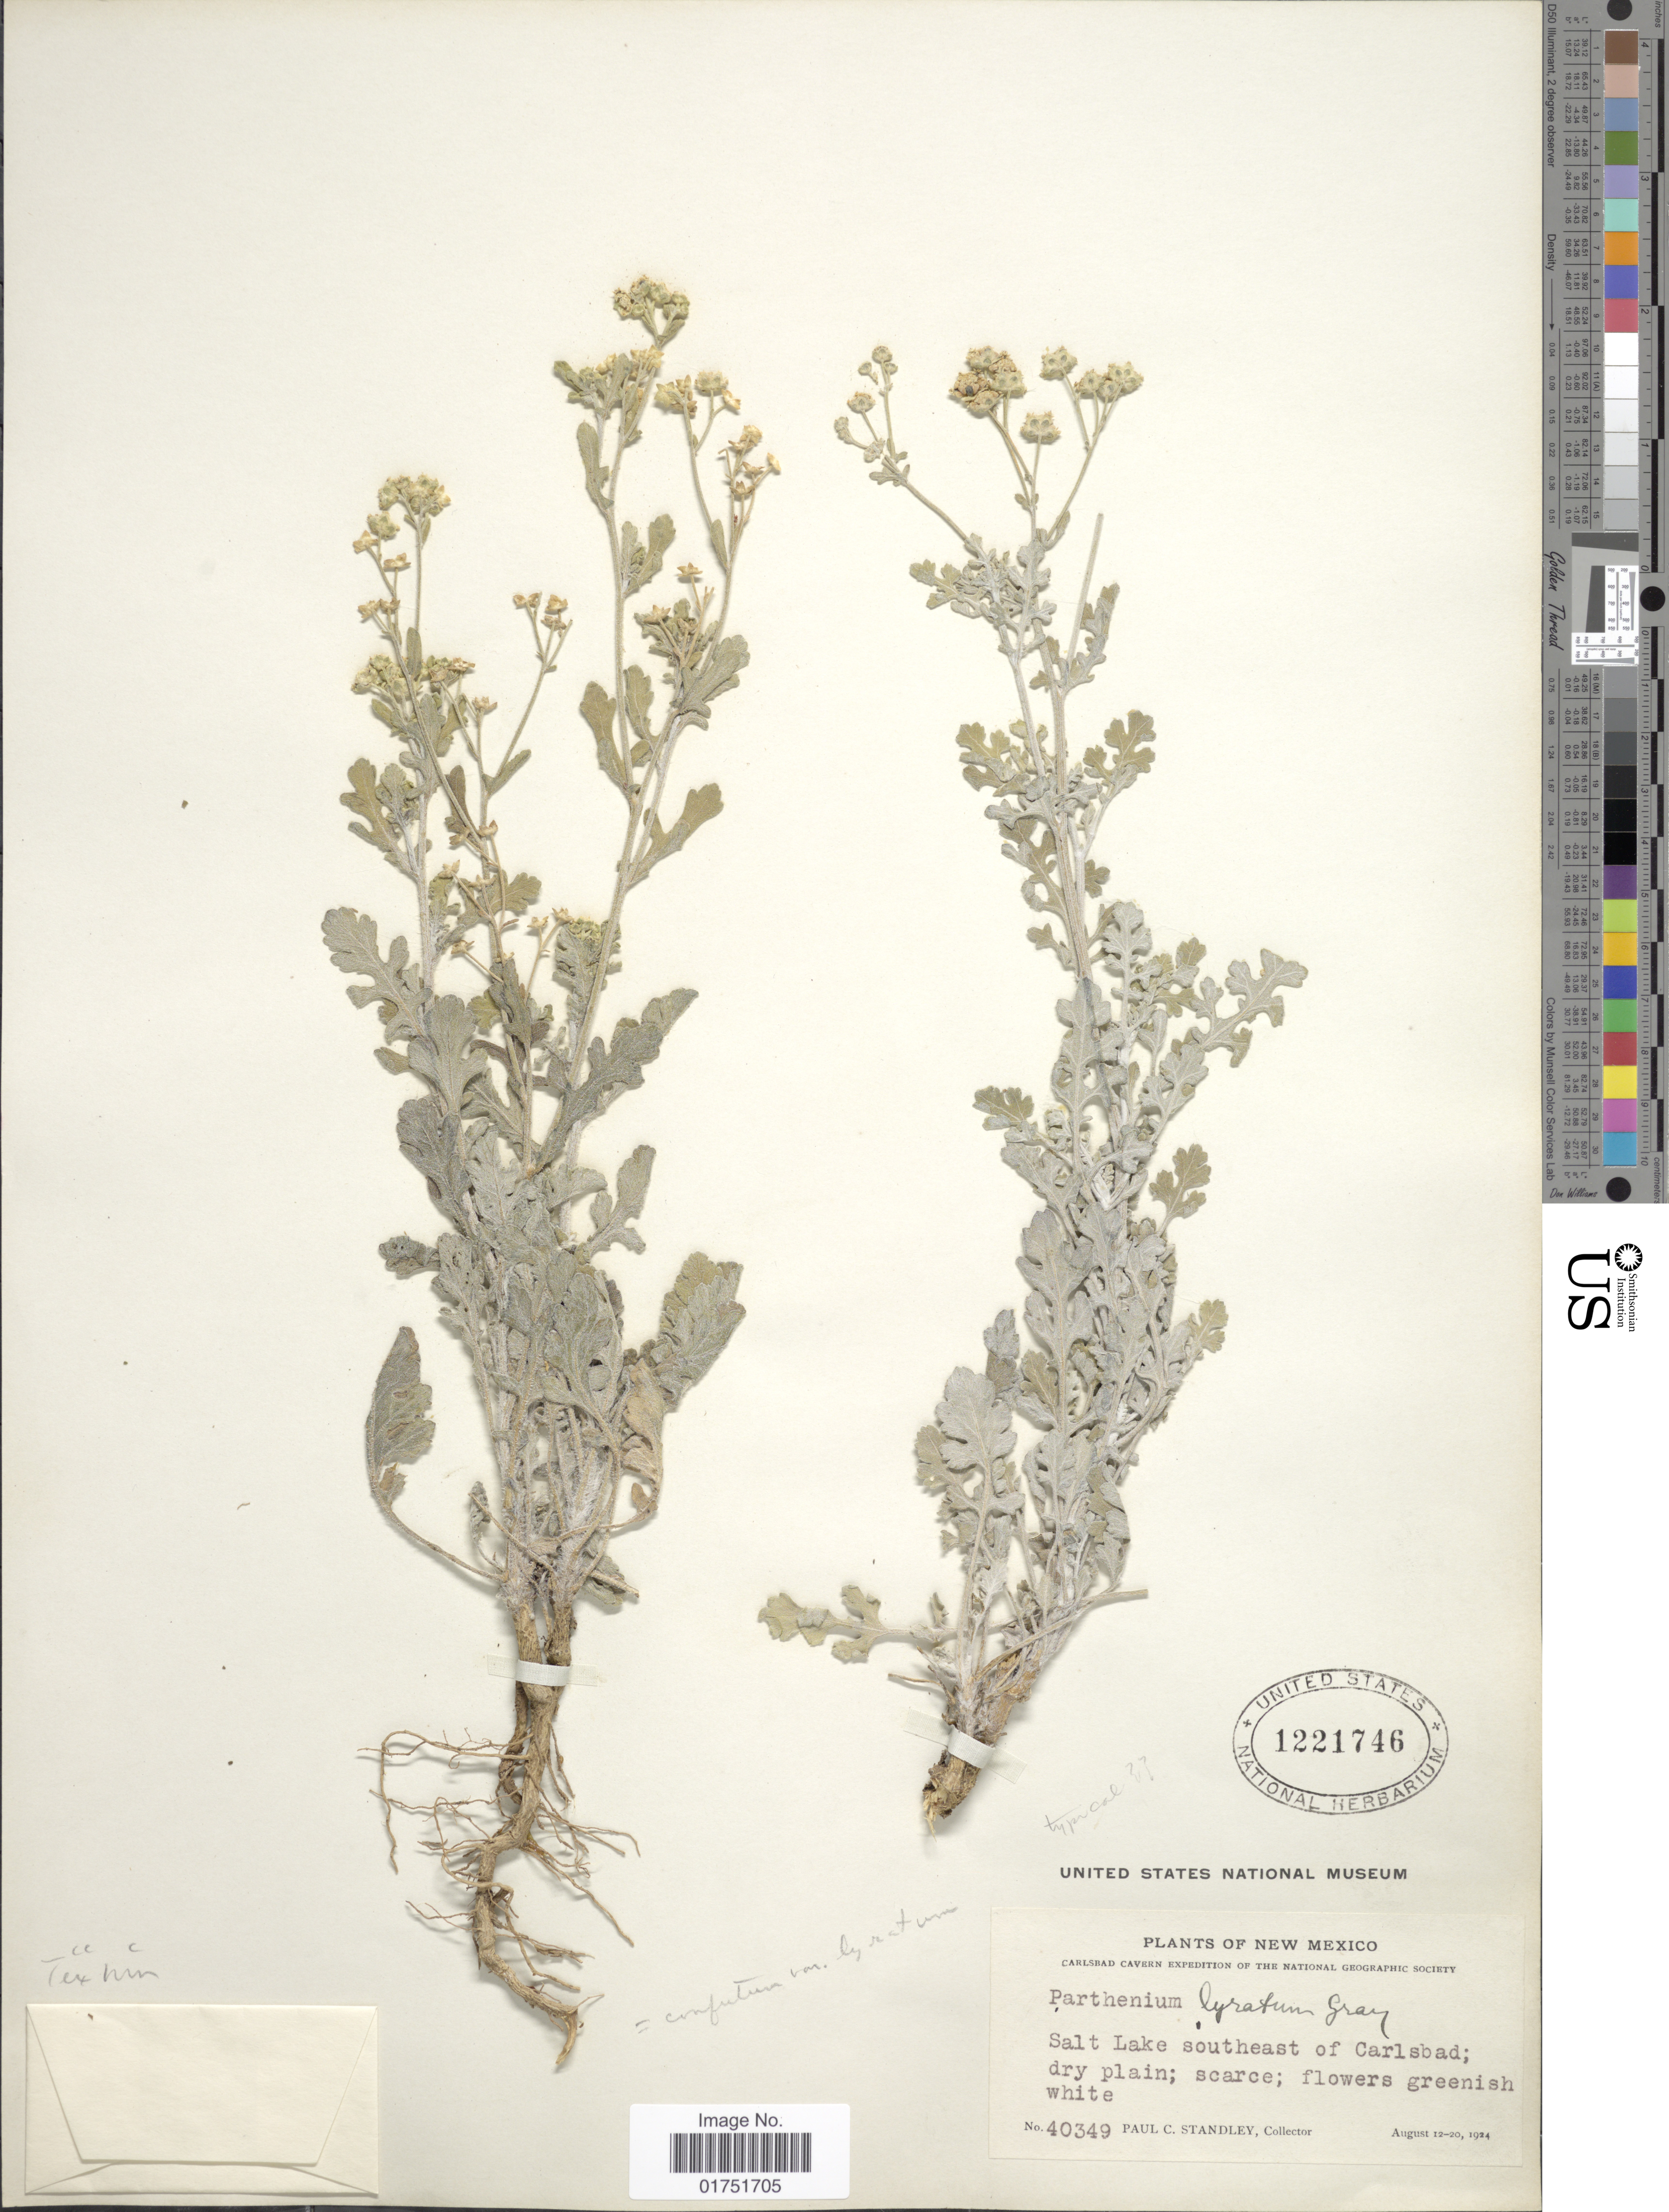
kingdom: Plantae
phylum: Tracheophyta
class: Magnoliopsida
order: Asterales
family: Asteraceae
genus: Parthenium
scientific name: Parthenium confertum var. lyratum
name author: (A. Gray) Rollins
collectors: P. C. Standley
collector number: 40349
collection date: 1924-08-12/1924-08-20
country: United States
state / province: New Mexico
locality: Salt Lake southeast of Carlsbad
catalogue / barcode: US 1221746